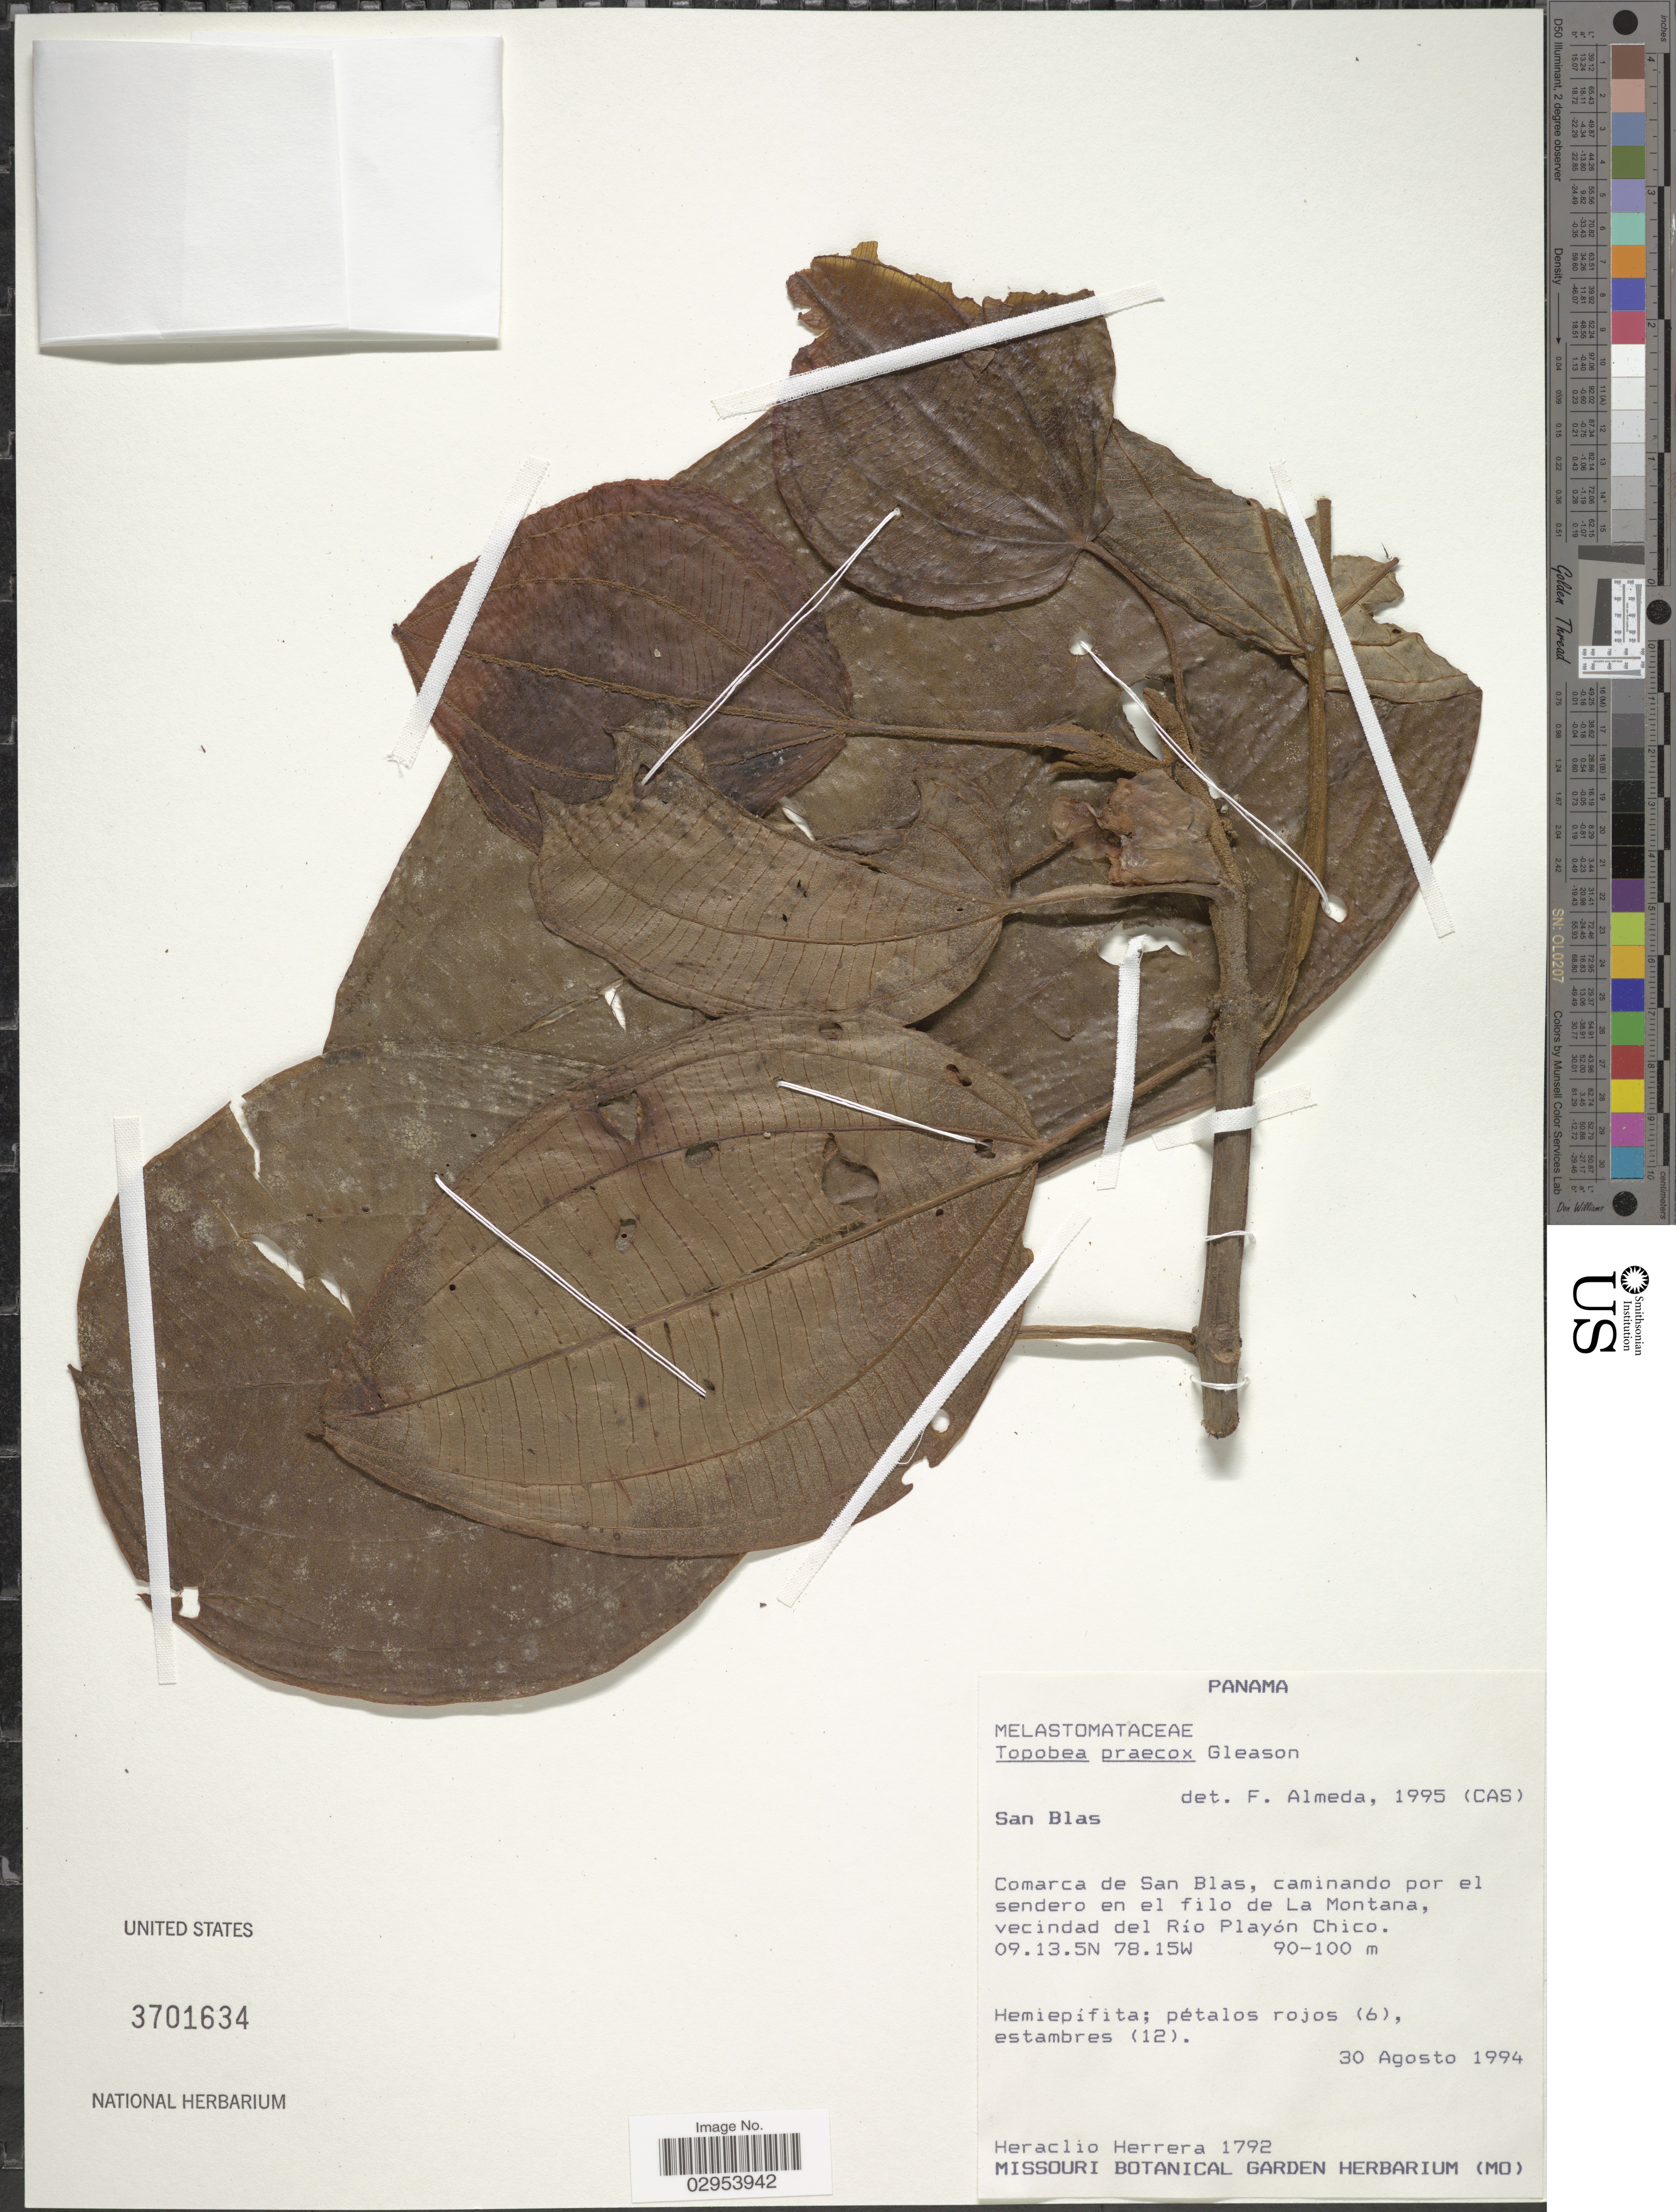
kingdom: Plantae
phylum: Tracheophyta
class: Magnoliopsida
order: Myrtales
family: Melastomataceae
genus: Topobea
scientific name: Topobea praecox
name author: Gleason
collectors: H. Herrera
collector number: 1792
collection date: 1994-08-30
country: Panama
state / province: Kuna Yala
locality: San Blas. Comarca de San Blas, caminando por el sendero en el filo de la Montana, vecindad del Río Playón Chico.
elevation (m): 90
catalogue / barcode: US 3701634